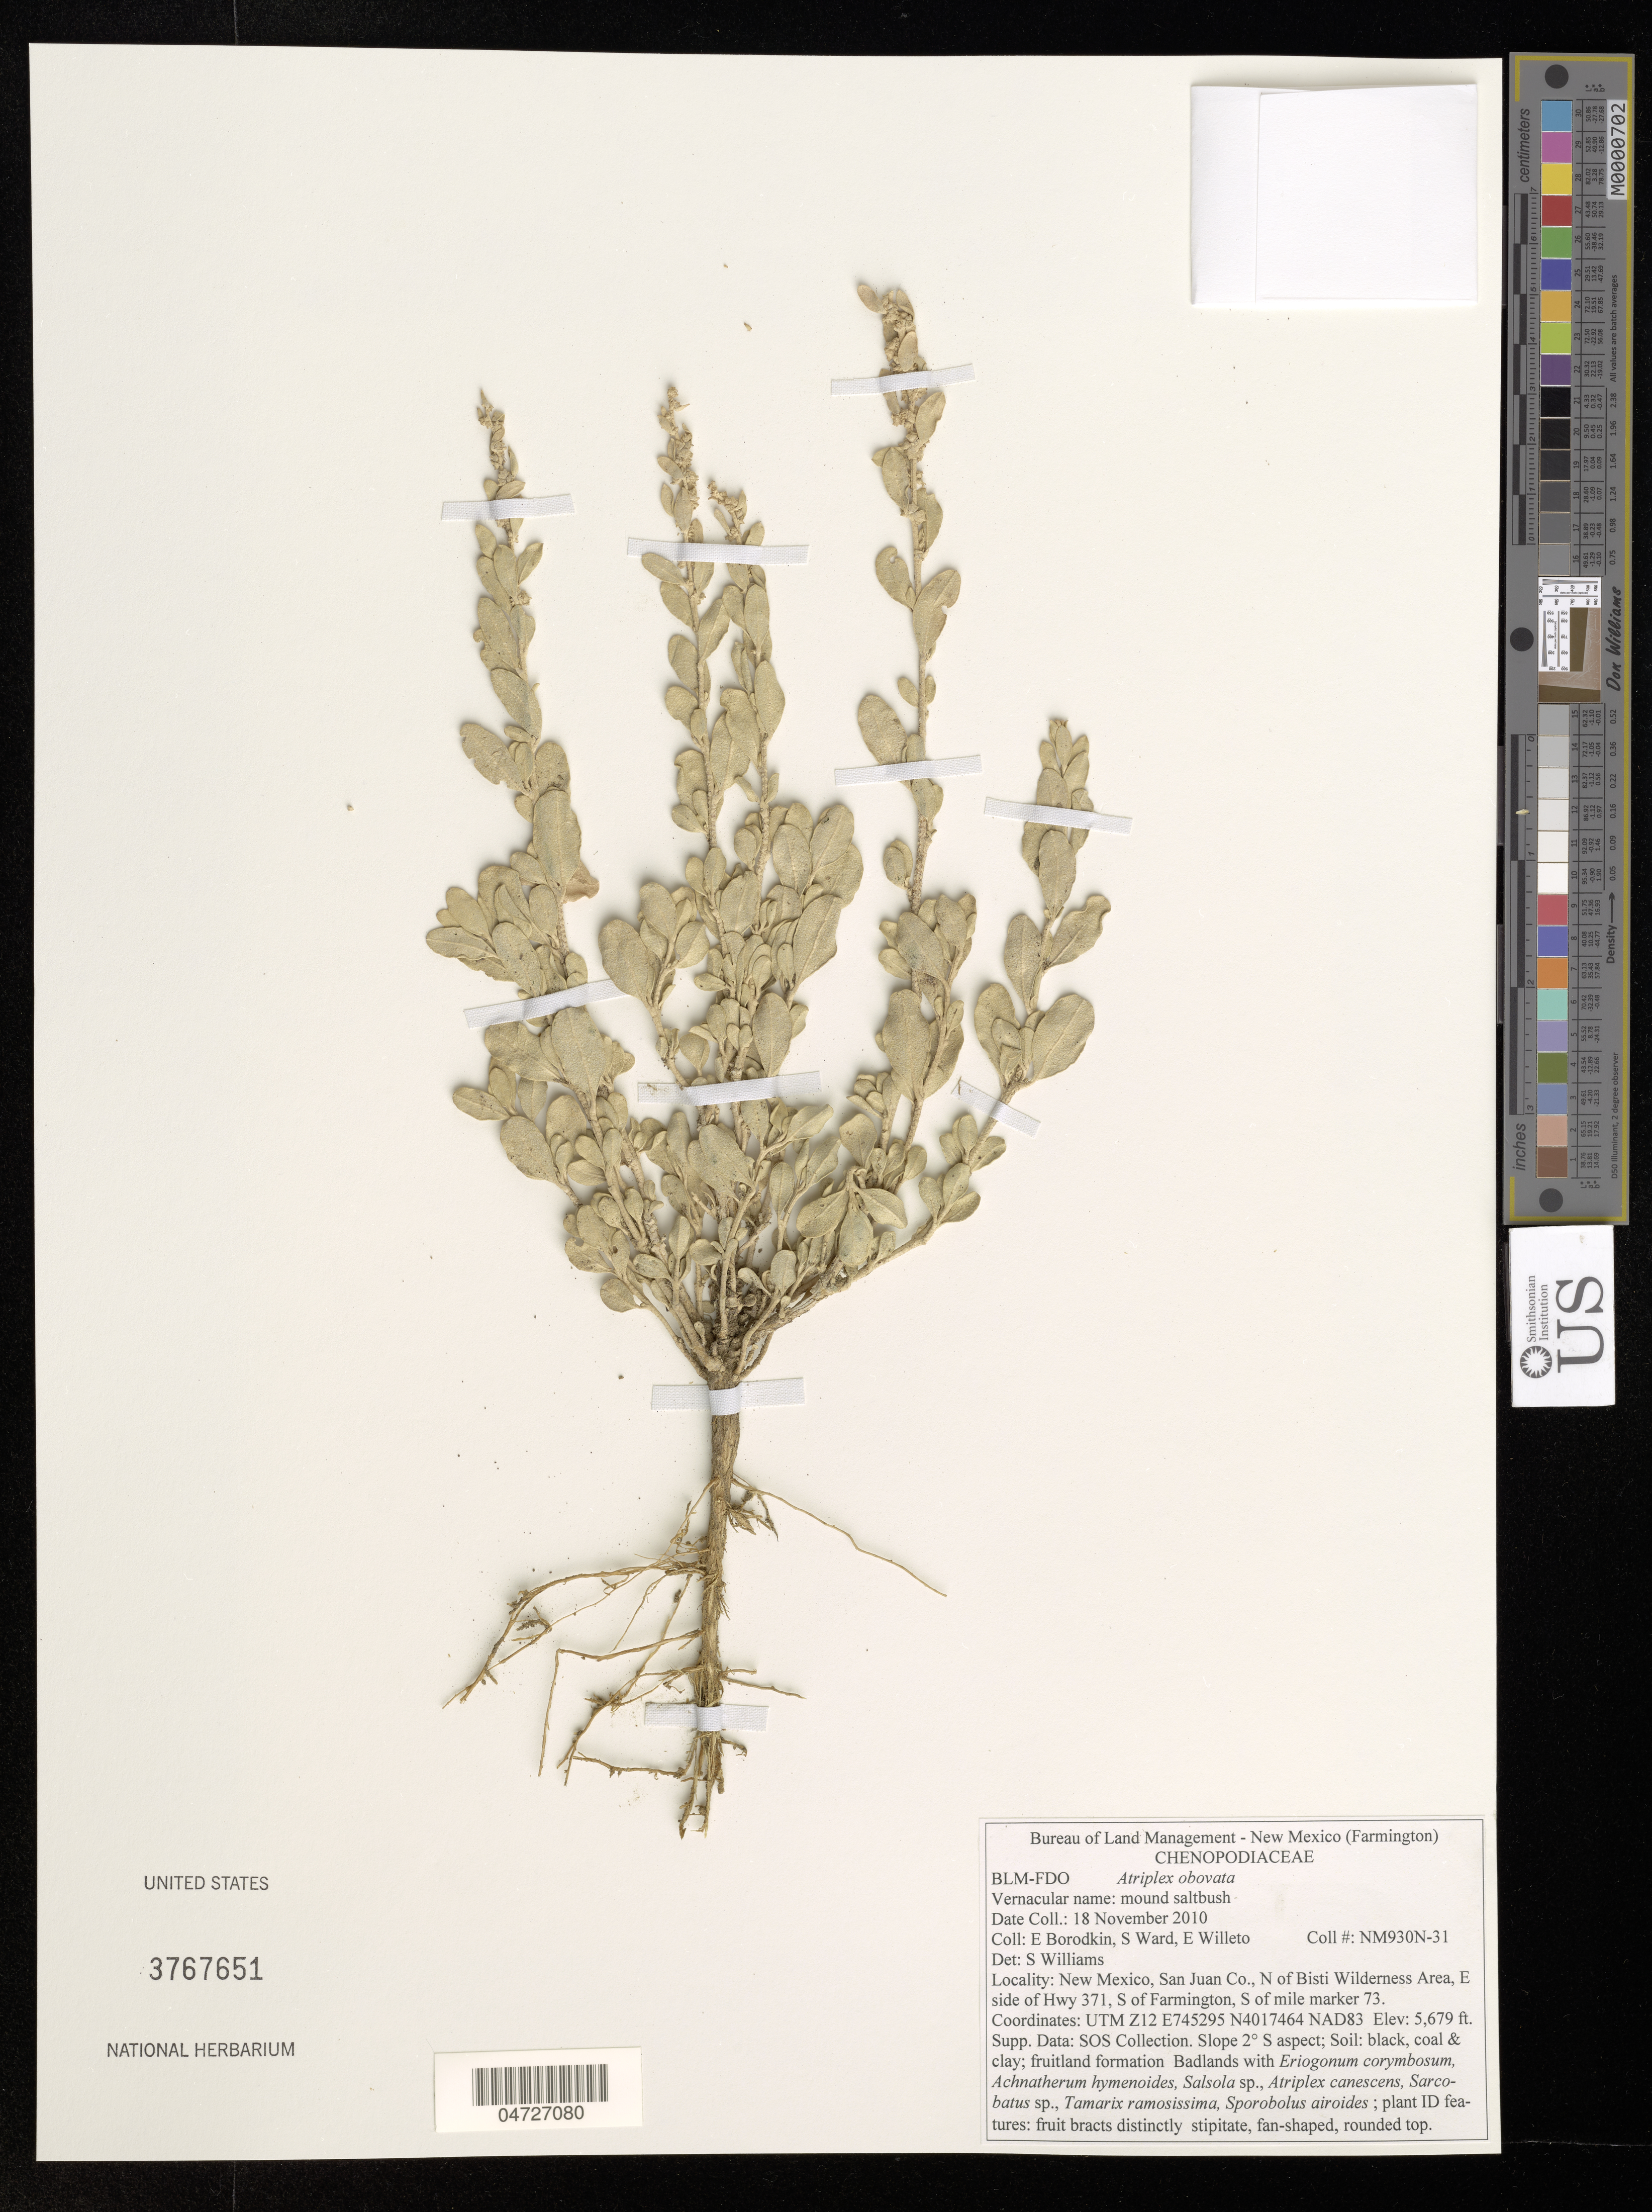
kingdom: Plantae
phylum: Tracheophyta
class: Magnoliopsida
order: Caryophyllales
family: Amaranthaceae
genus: Atriplex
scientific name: Atriplex obovata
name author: Moq.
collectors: E. Borodkin, S. Ward & E. Willeto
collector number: NM930N-31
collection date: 2010-11-18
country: United States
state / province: New Mexico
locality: (Farmington). San Juan Co., N of Bisti Wilderness Area, E side of Hwy 371, S of Farmington, S of mile marker 73.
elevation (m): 1731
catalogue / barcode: US 3767651